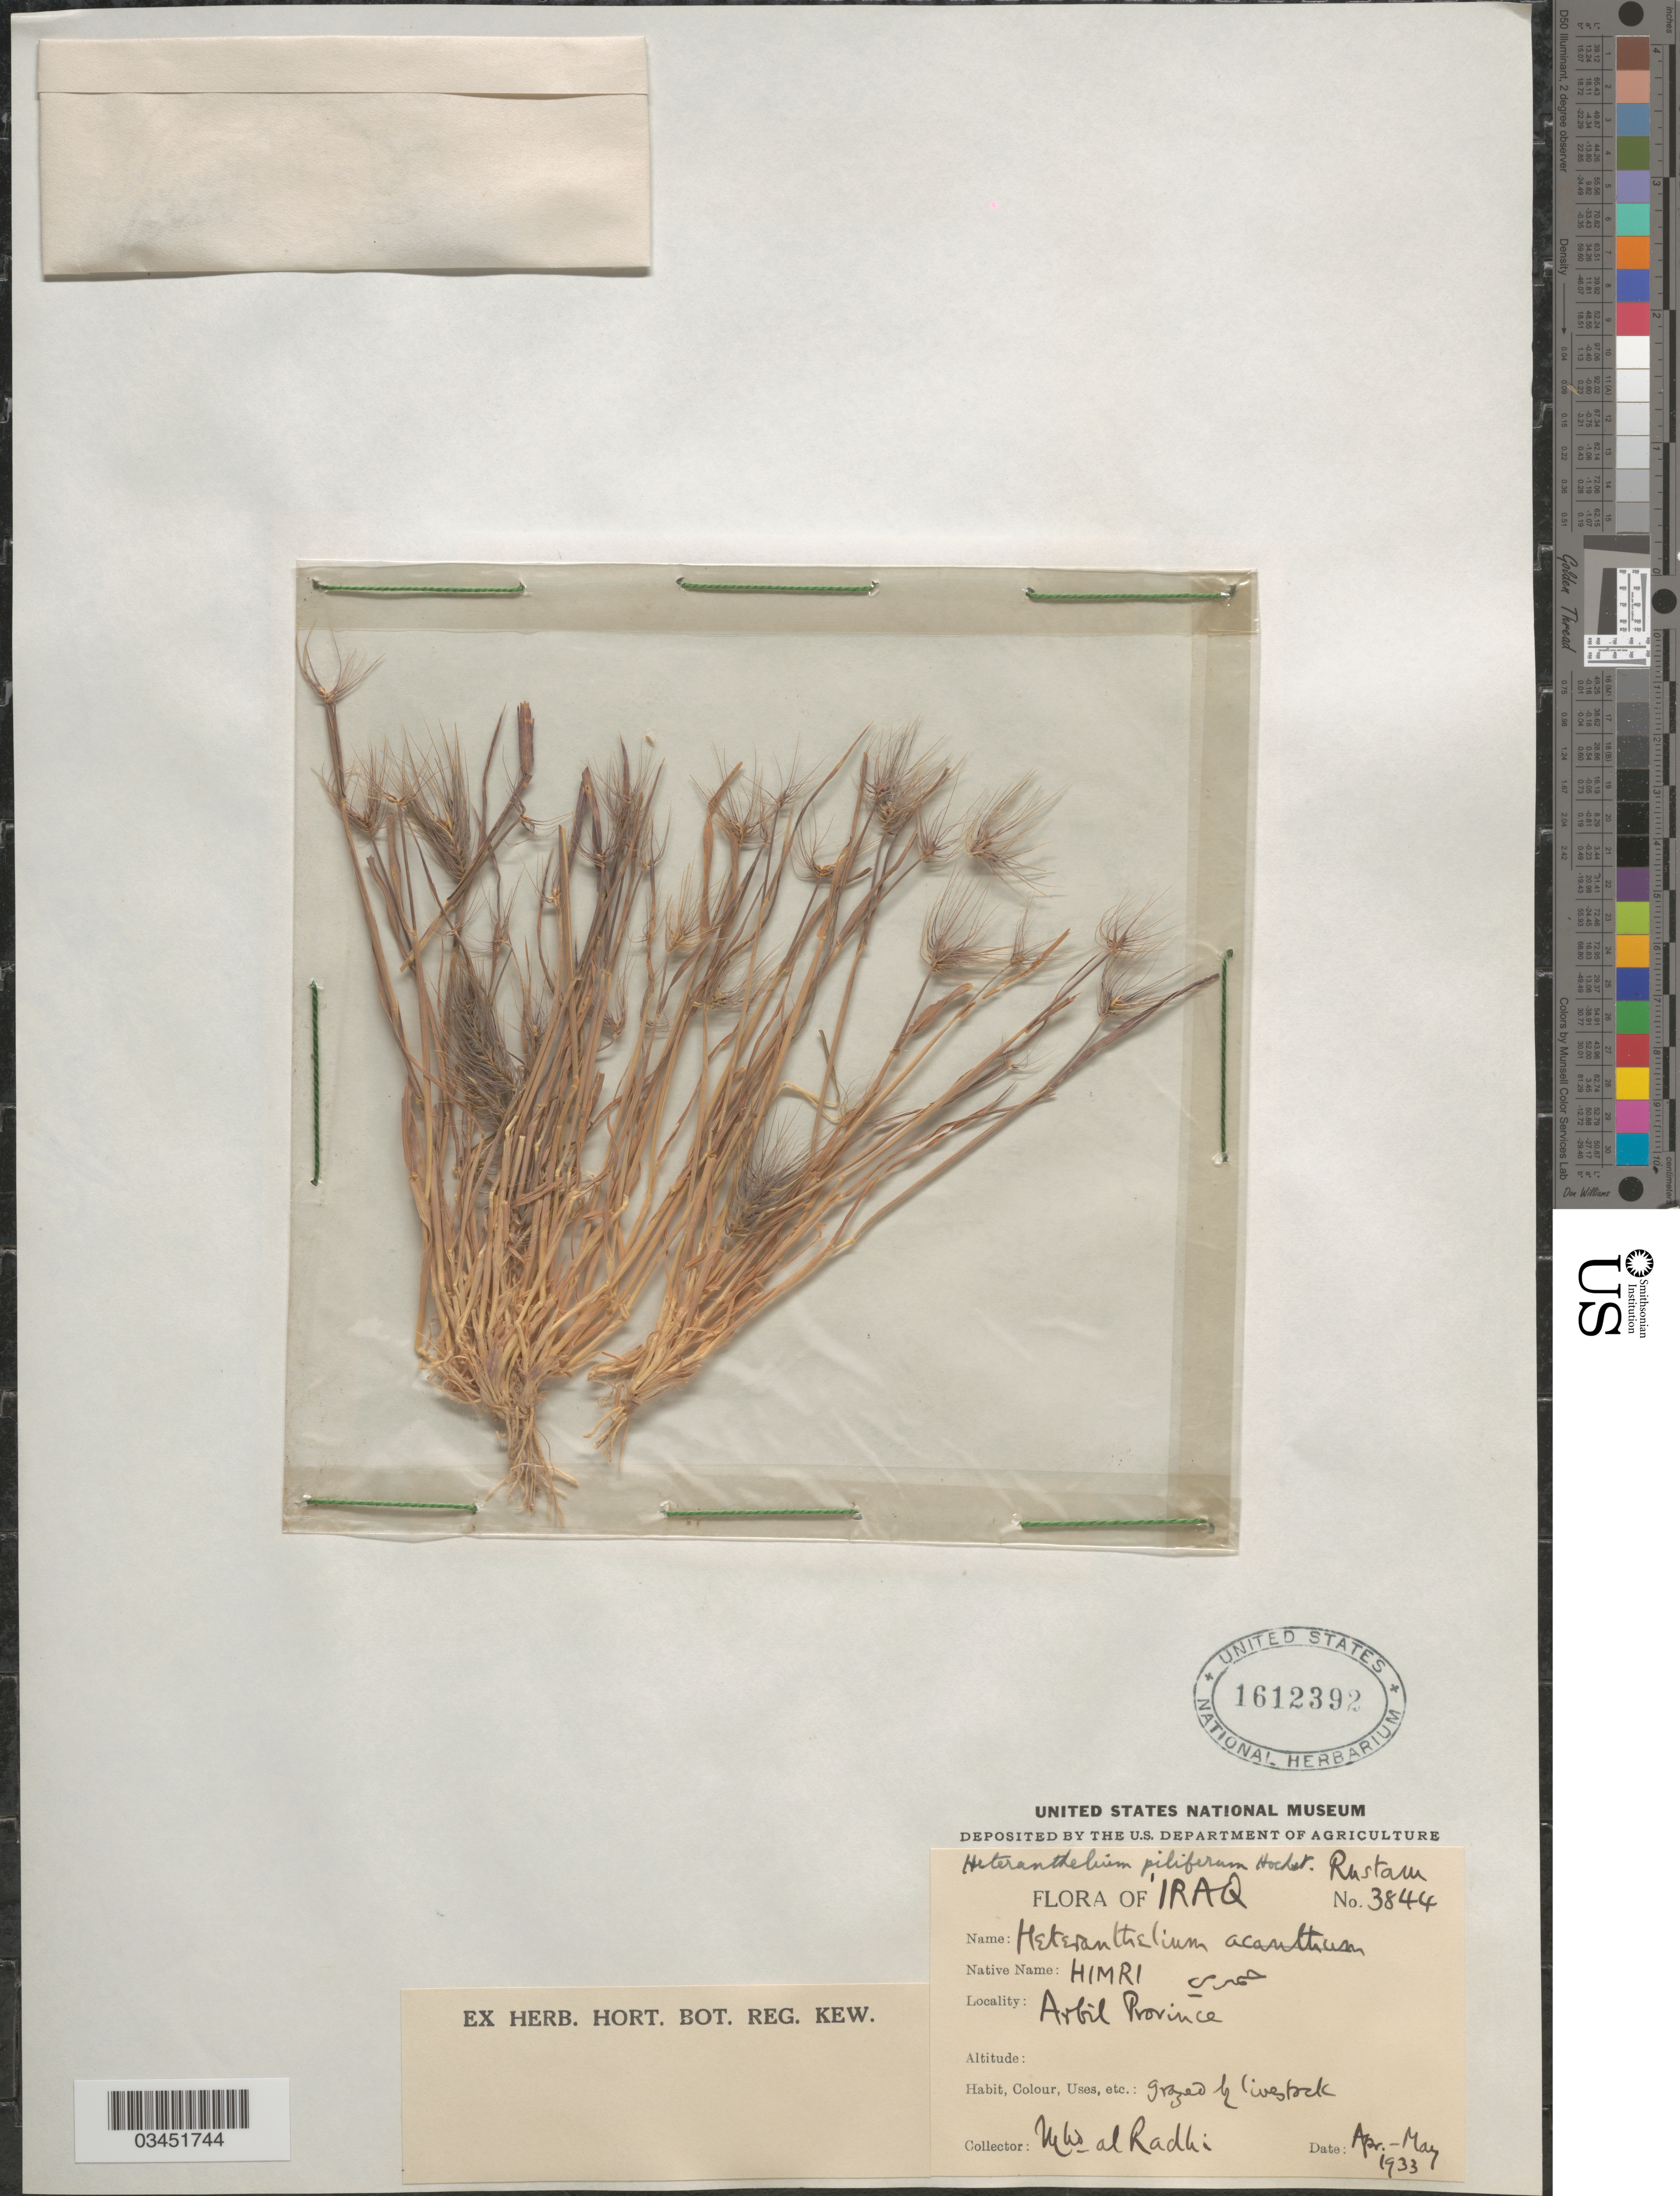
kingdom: Plantae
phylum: Tracheophyta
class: Liliopsida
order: Poales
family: Poaceae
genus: Heteranthelium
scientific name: Heteranthelium piliferum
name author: (Sol.) Hochst.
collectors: U. Al Radhi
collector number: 3844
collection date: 1933-04/1933-05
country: Iraq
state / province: Arbīl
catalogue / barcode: US 1612392